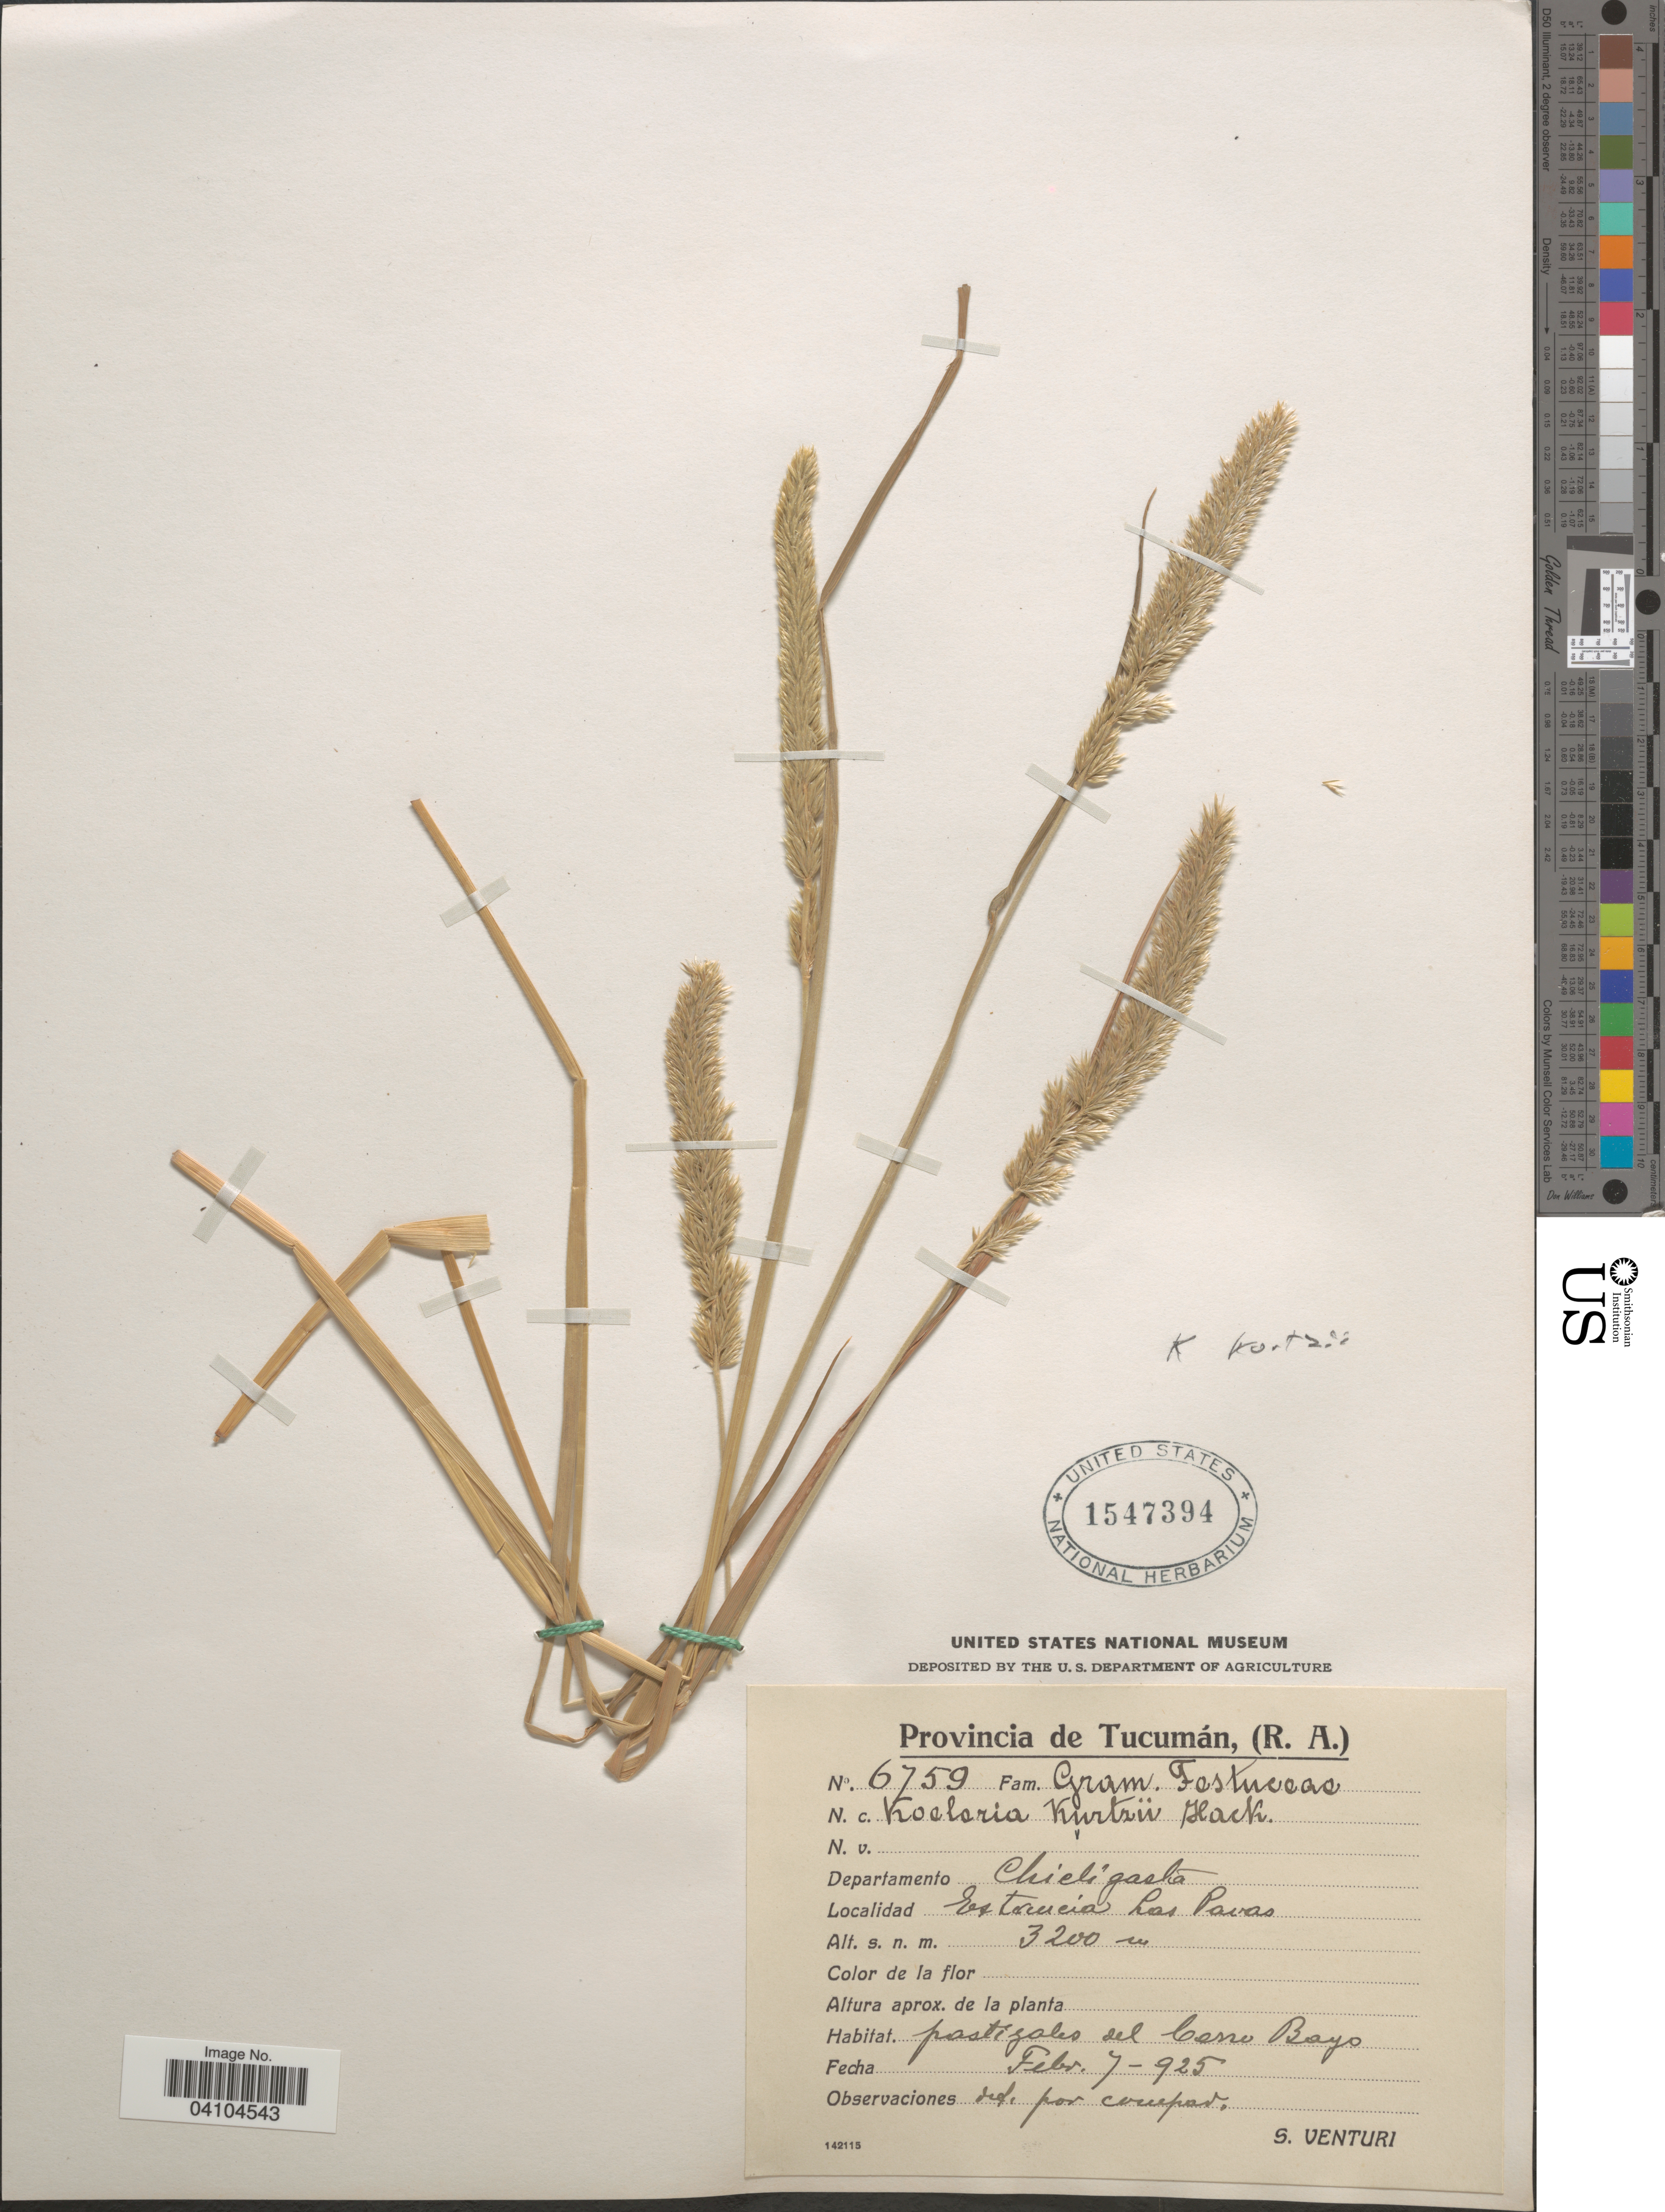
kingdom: Plantae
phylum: Tracheophyta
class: Liliopsida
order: Poales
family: Poaceae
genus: Koeleria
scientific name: Koeleria kurtzii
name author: Hack. ex Kurtz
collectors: S. Venturi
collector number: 6759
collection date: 1925-02-07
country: Argentina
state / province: Tucuman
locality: Departamento Chicligasta. Estancia Las Pavas. Pastizales del Cerro Bayo.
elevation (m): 3200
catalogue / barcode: US 1547394